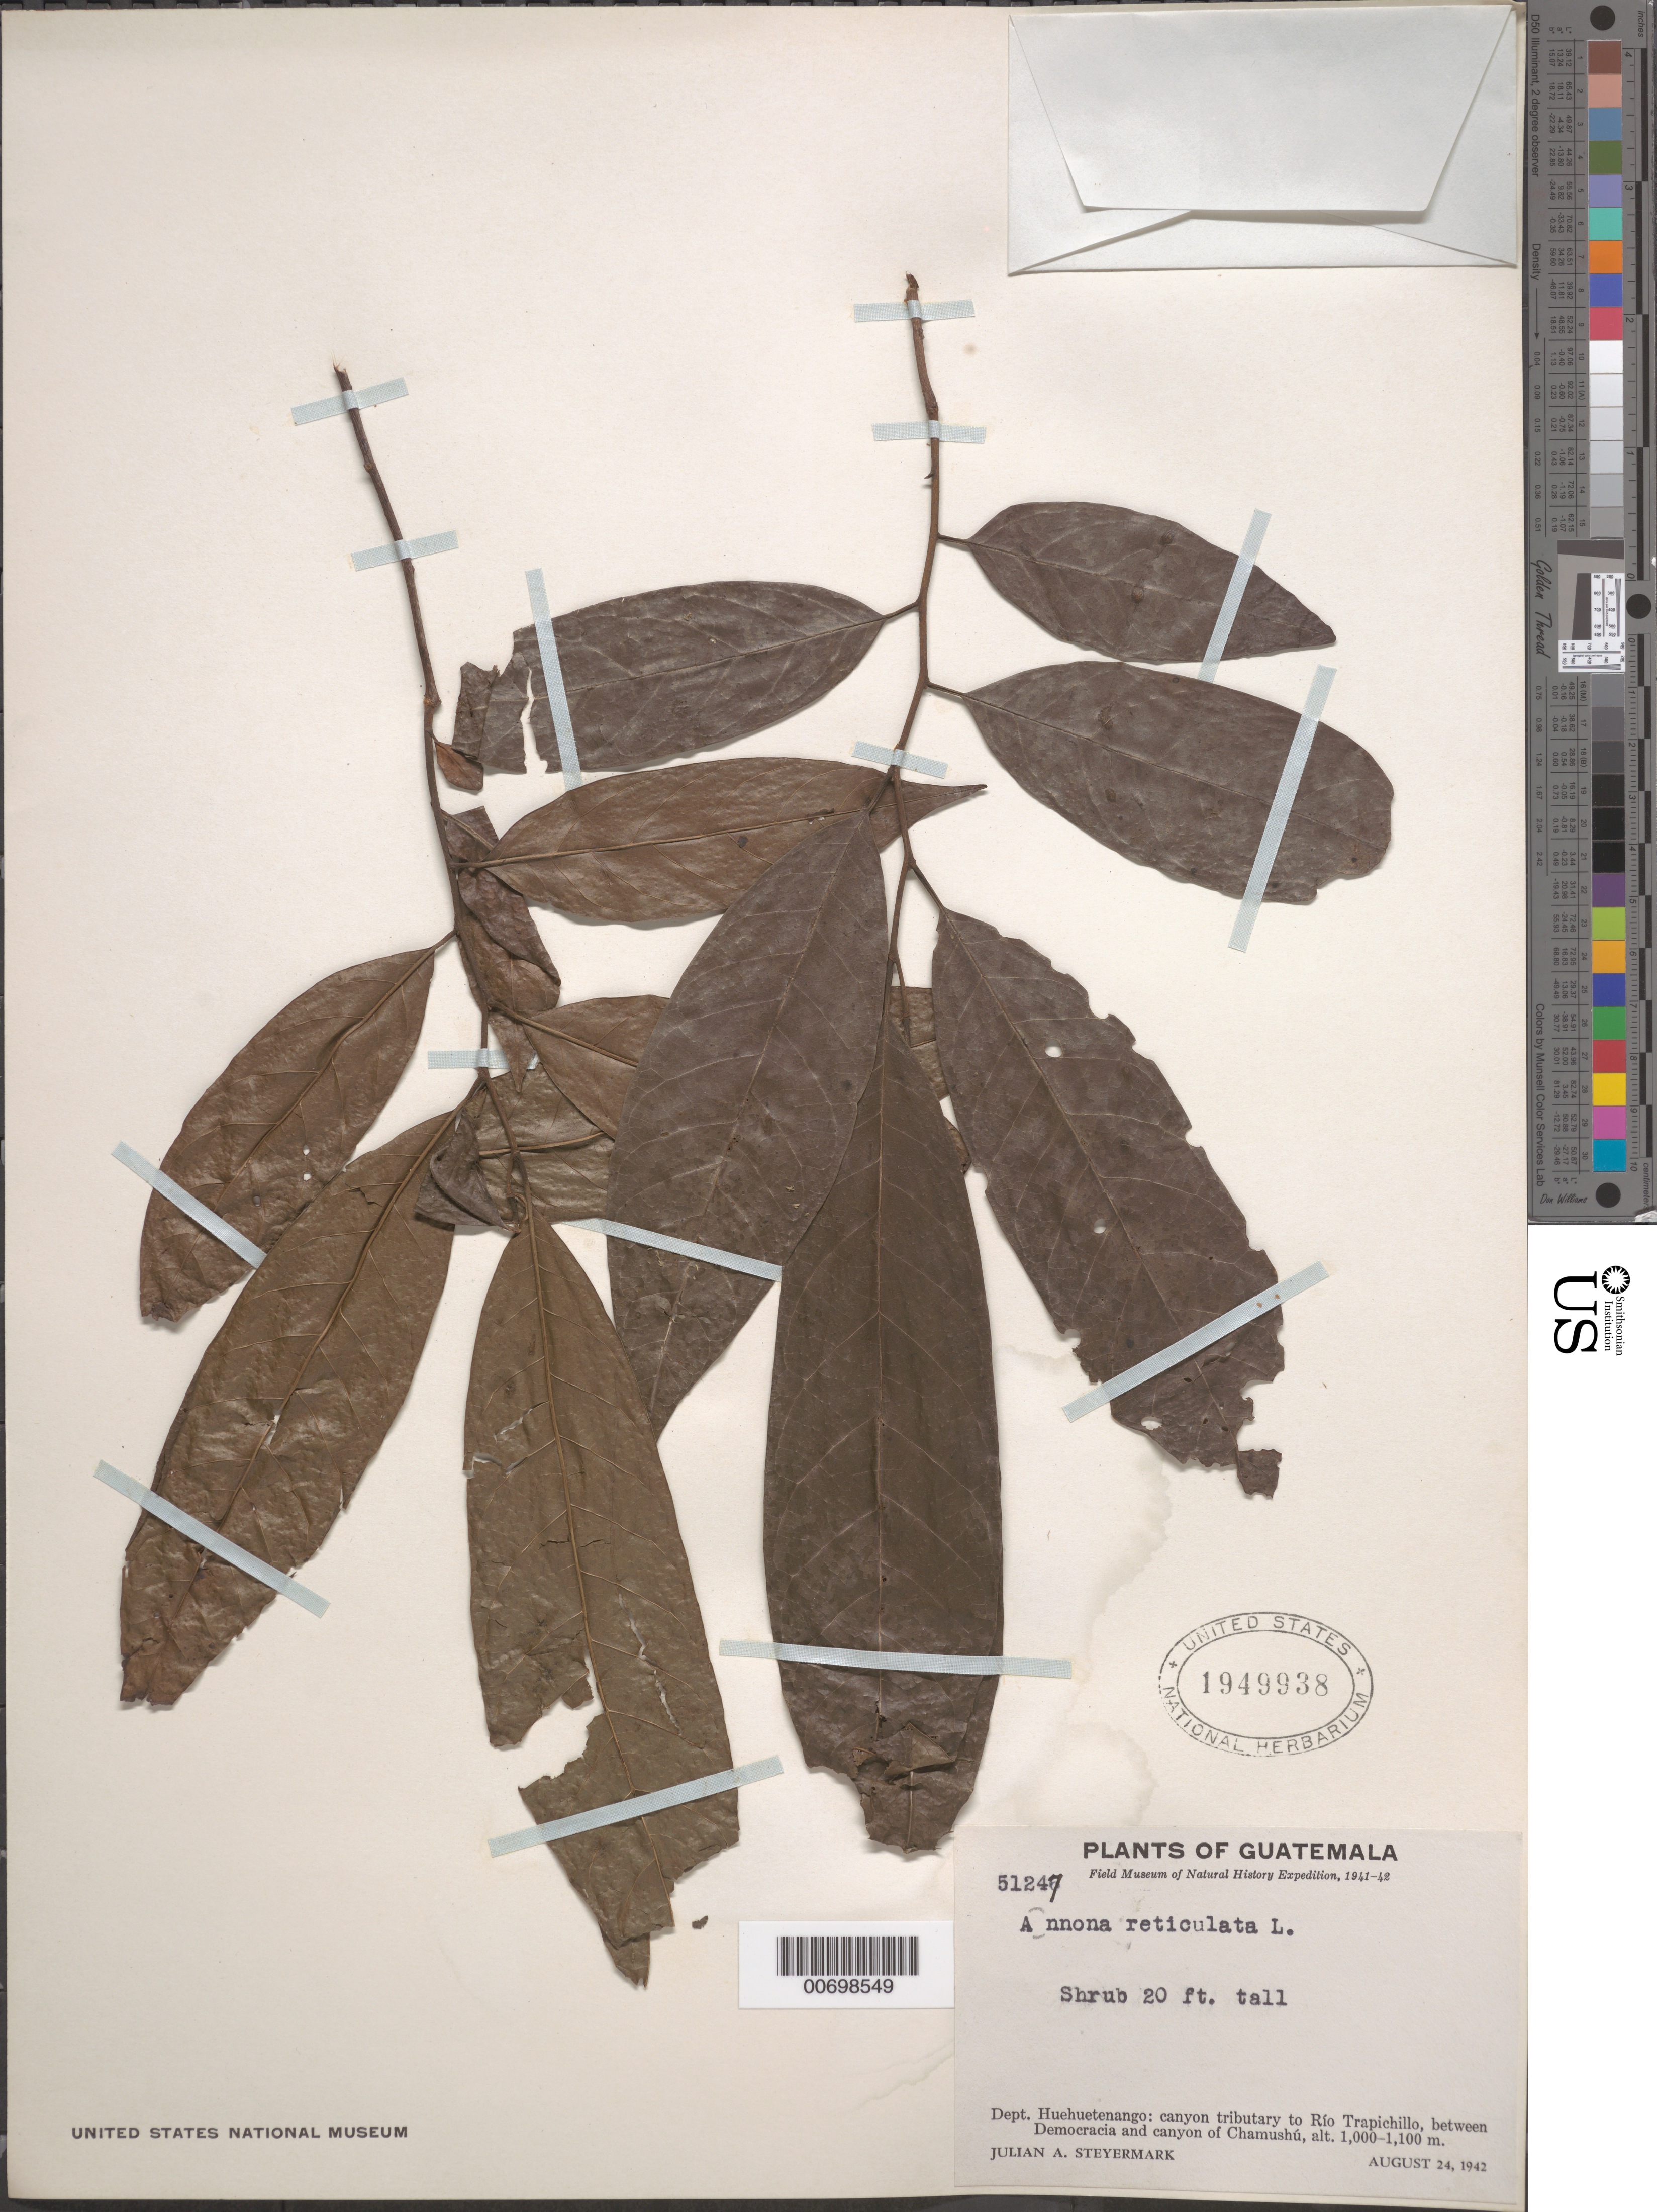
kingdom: Plantae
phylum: Tracheophyta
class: Magnoliopsida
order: Magnoliales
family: Annonaceae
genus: Annona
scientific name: Annona reticulata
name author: L.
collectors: J. Steyermark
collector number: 51247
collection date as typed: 24 Aug 1942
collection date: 1942-08-24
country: Guatemala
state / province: Huehuetenango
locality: canyon tributary to Rio Trapichillo, between Democracia and canyon of Chamushu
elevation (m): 1000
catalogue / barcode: US 1949938